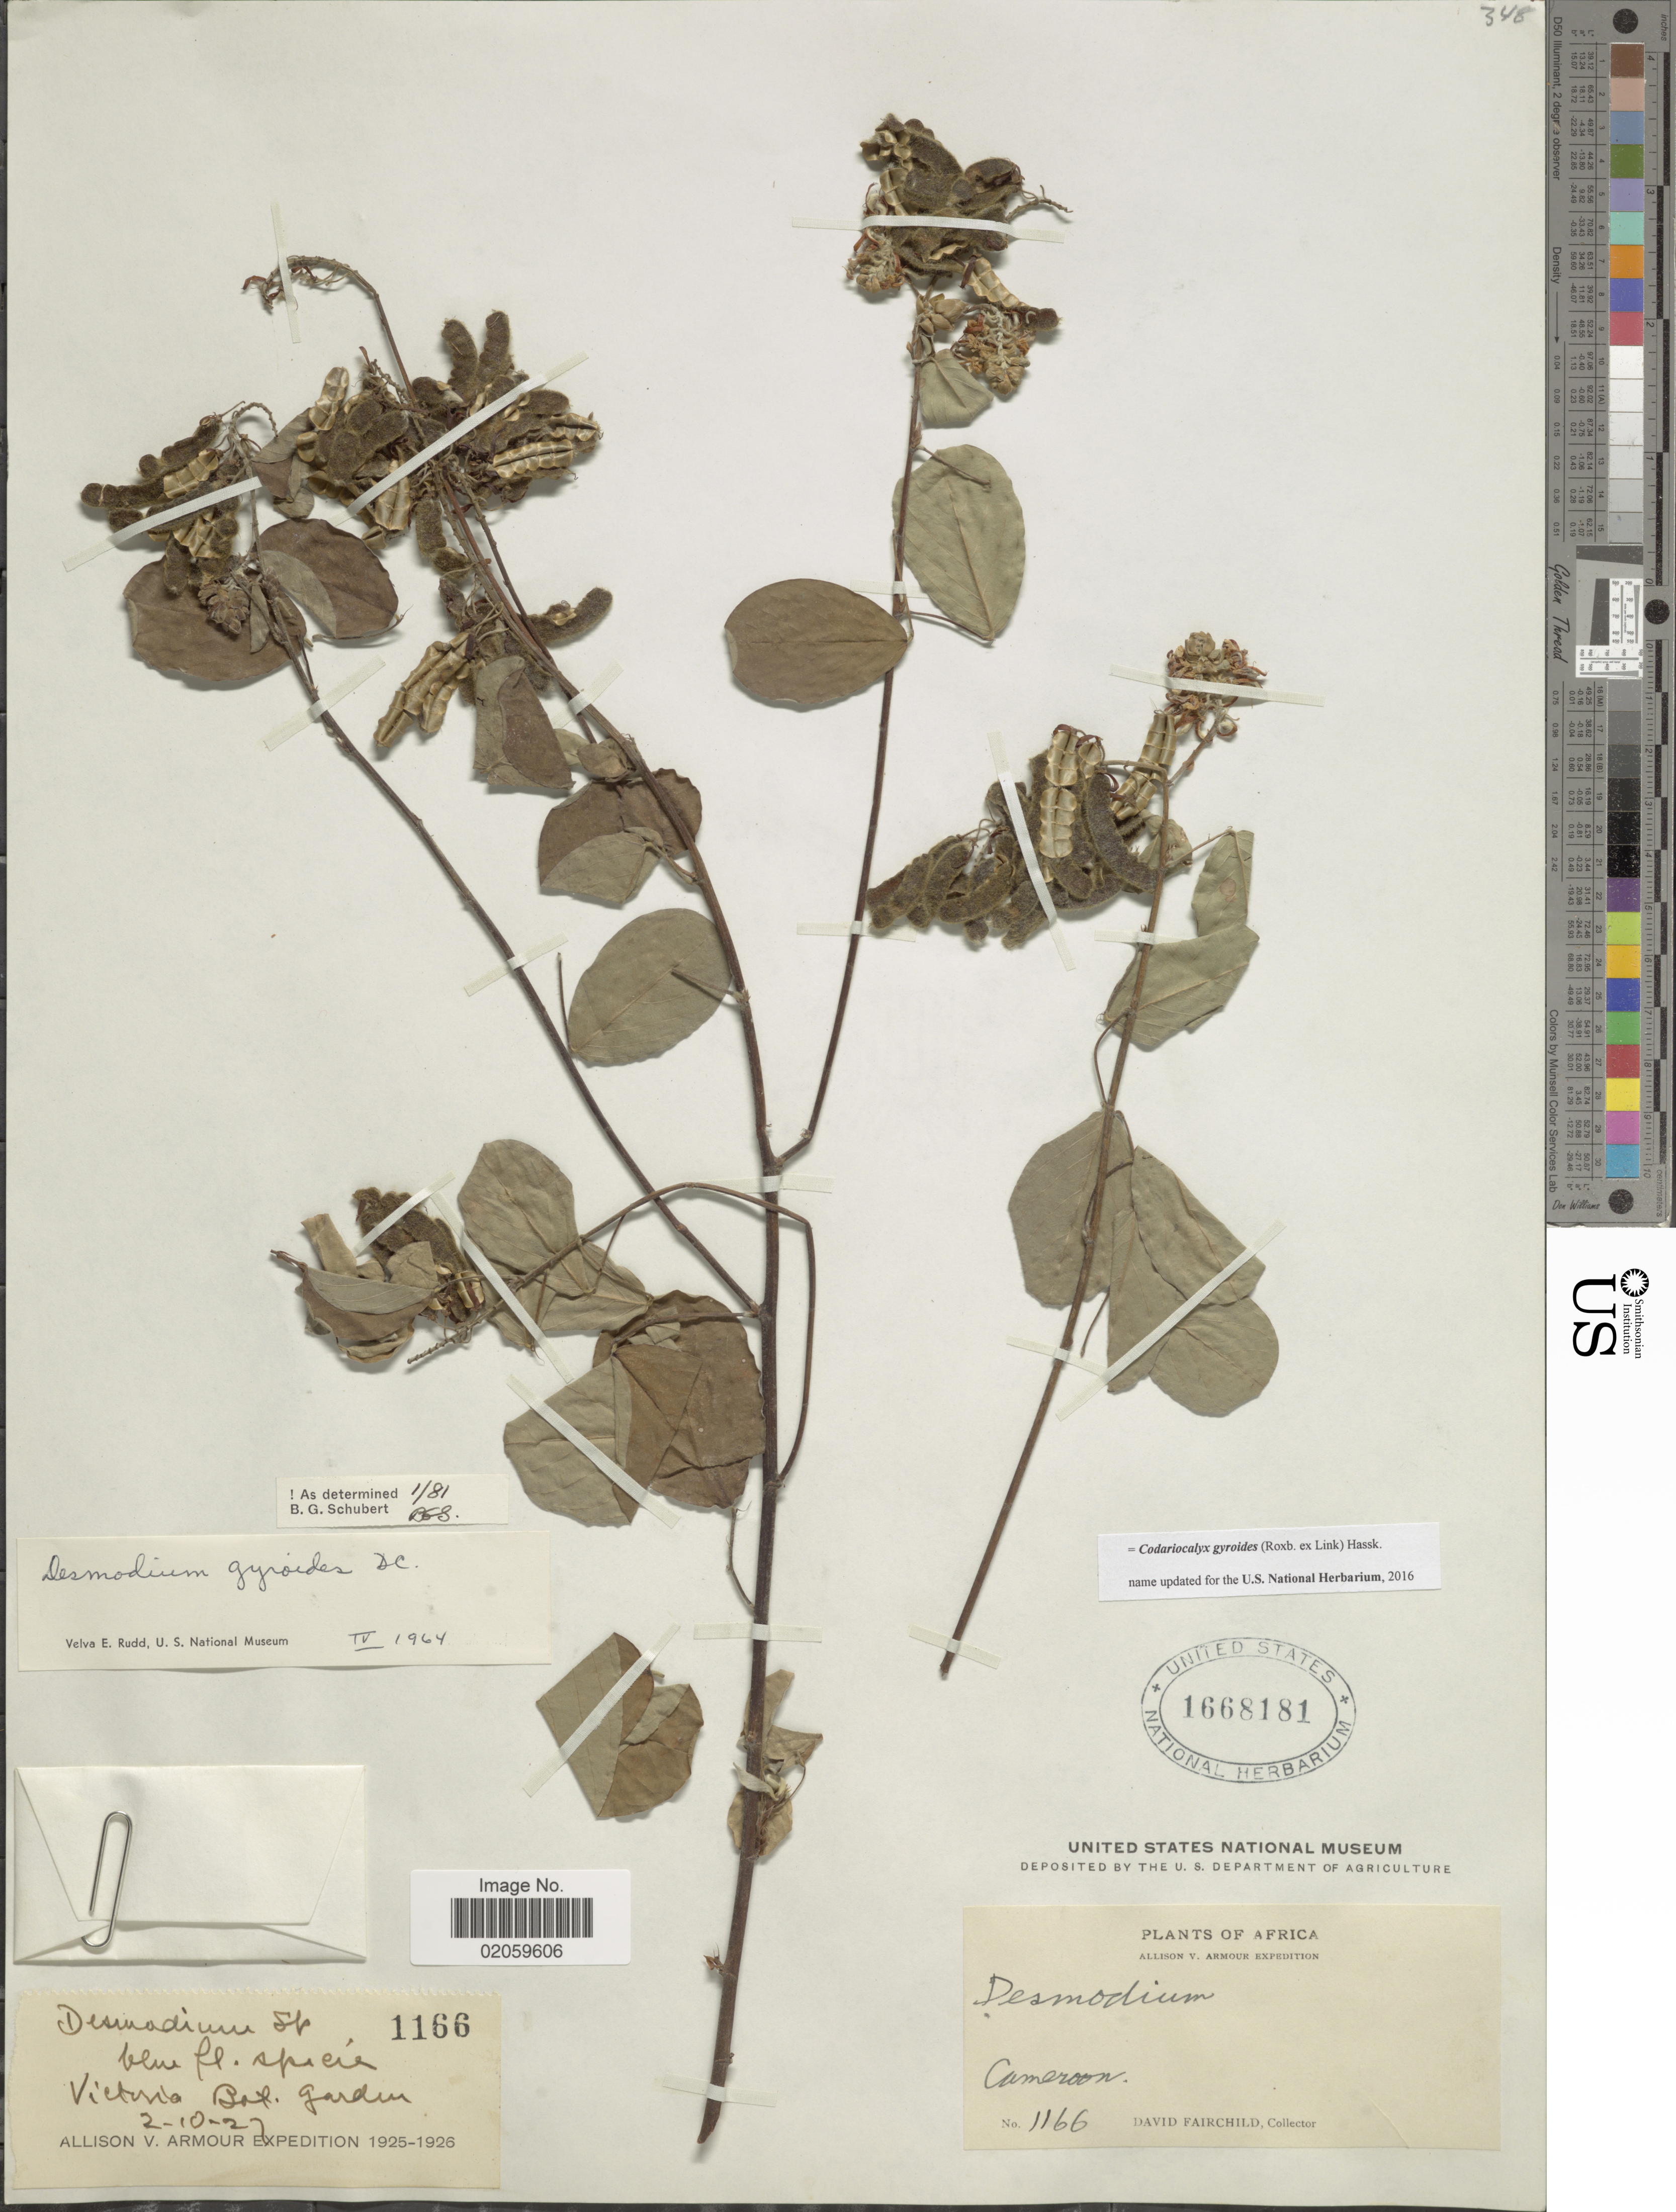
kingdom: Plantae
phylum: Tracheophyta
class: Magnoliopsida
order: Fabales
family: Fabaceae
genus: Codariocalyx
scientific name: Codariocalyx gyroides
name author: (Roxb. & Link) X.Y. Zhu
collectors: D. Fairchild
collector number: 1166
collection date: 1927-10-02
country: Cameroon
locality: Vicotria Bot. garden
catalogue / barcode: US 1668181